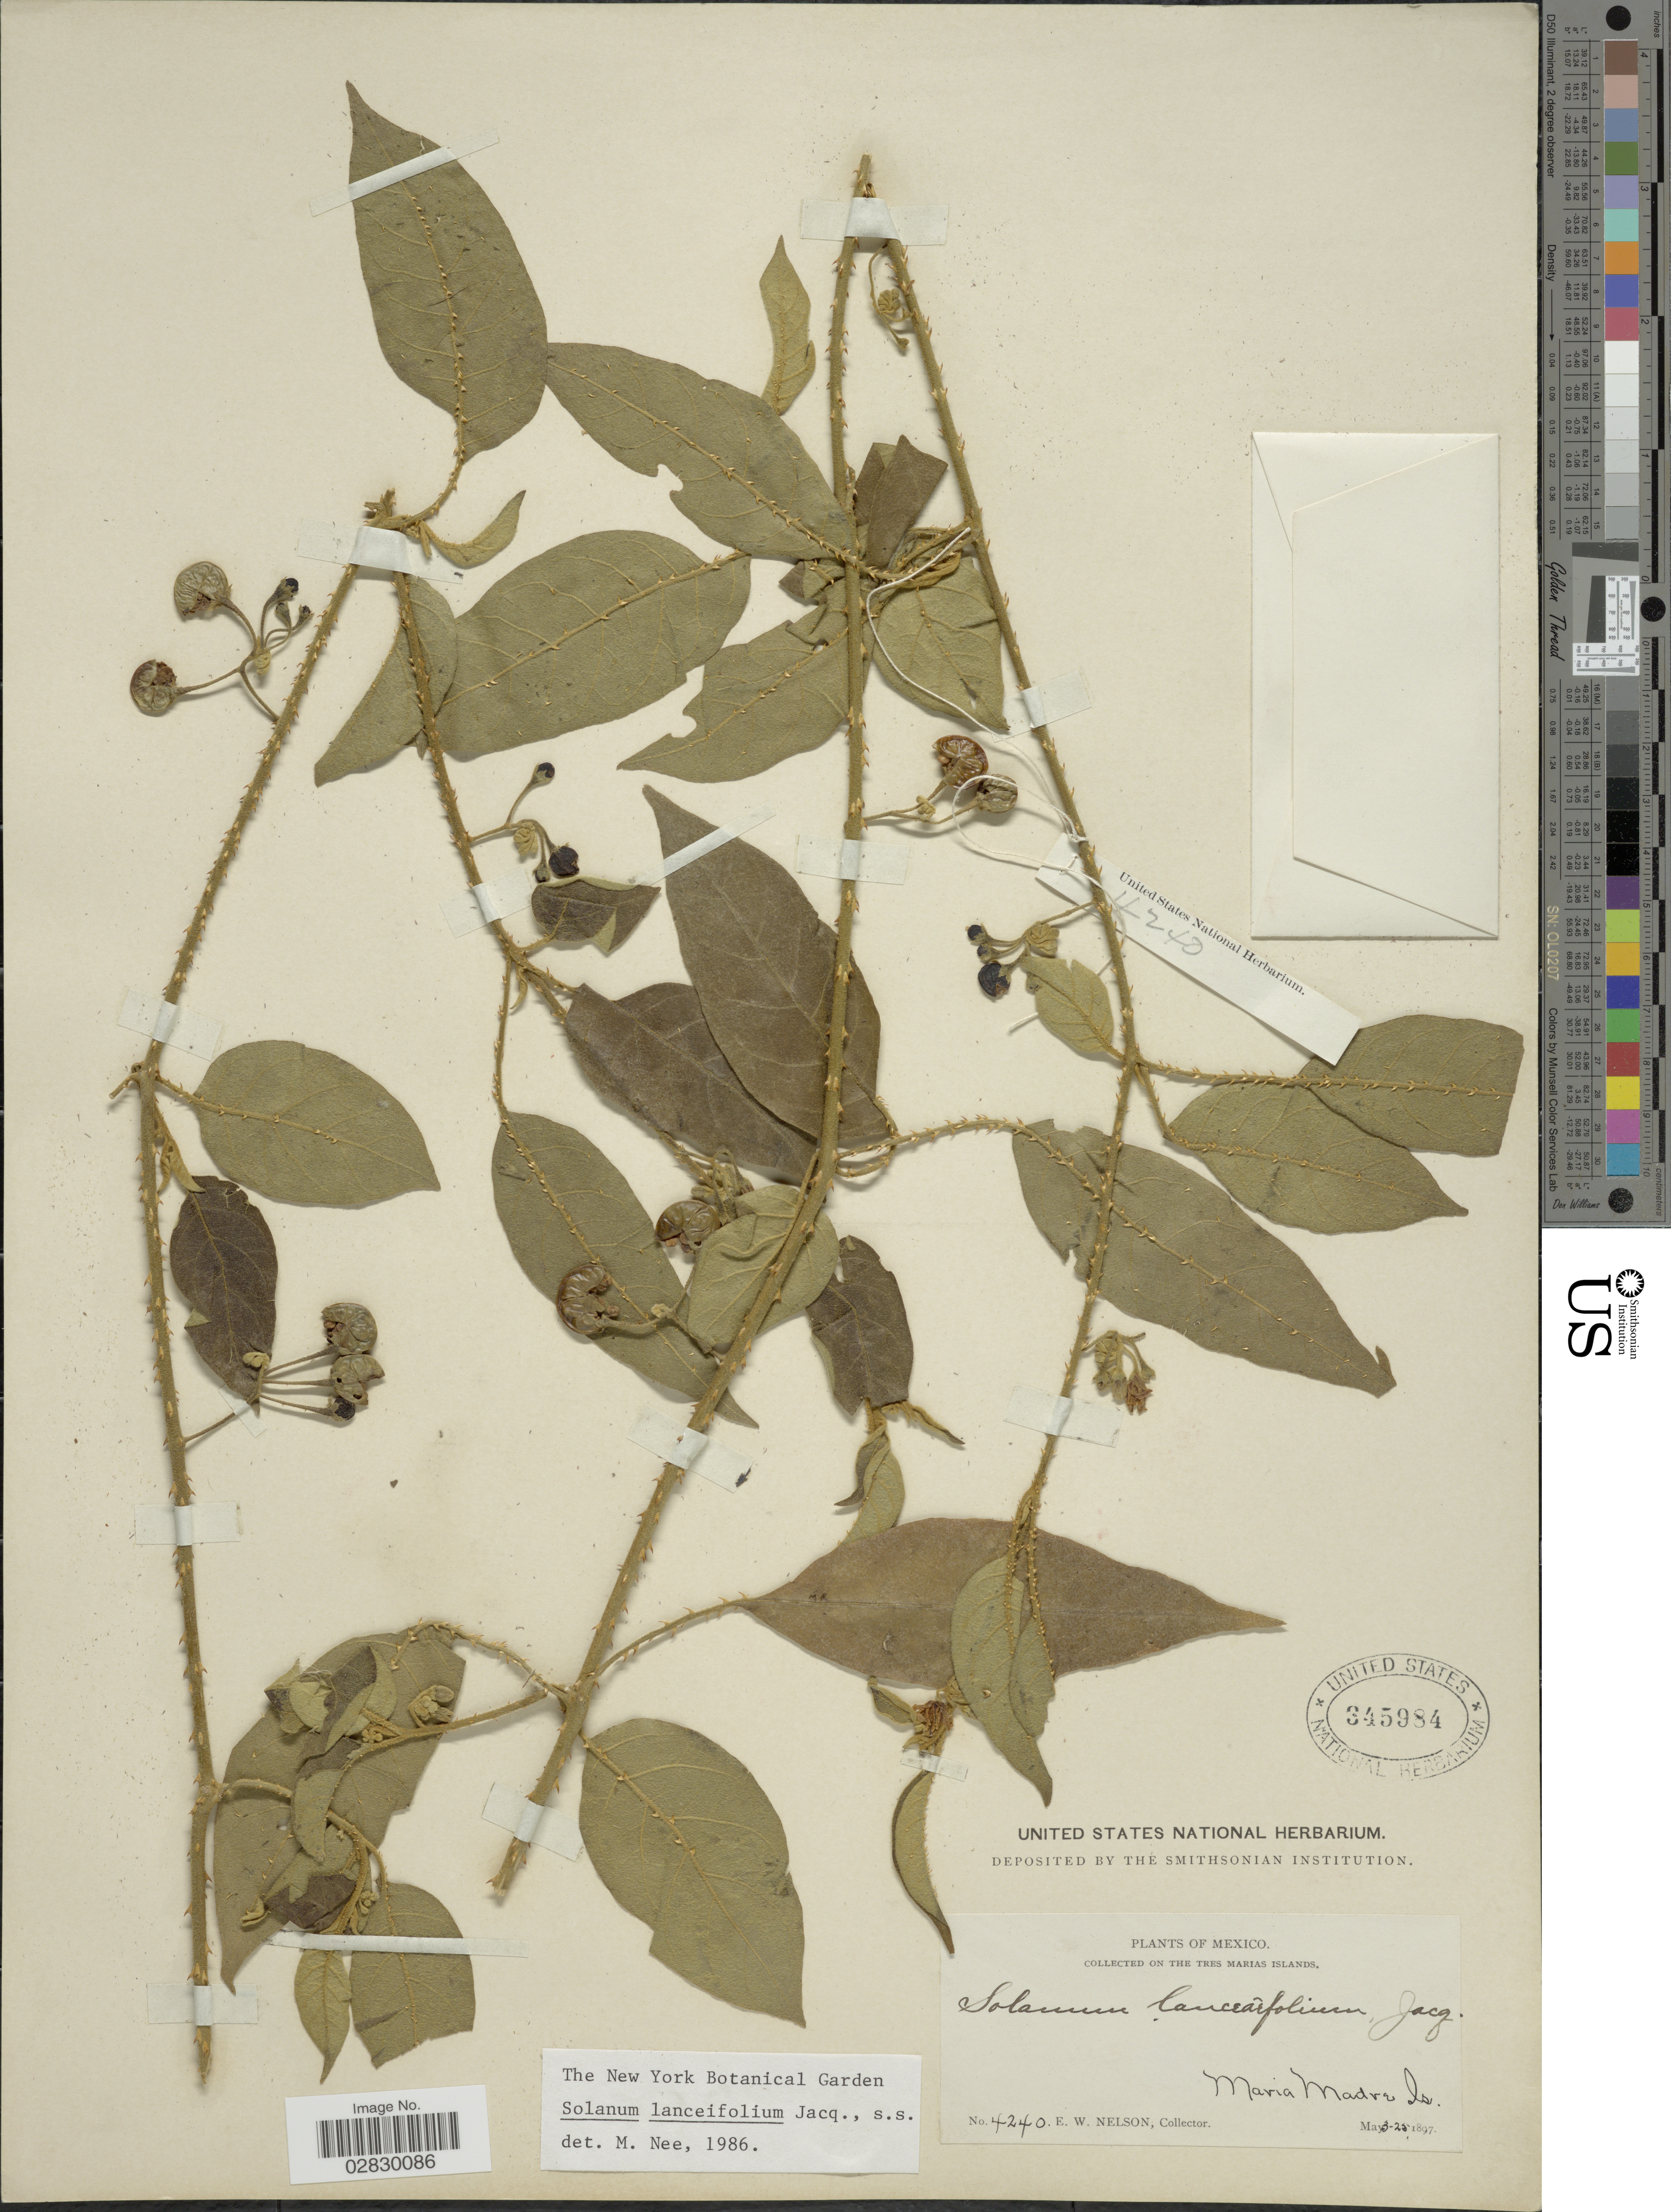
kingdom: Plantae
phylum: Tracheophyta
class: Magnoliopsida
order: Solanales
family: Solanaceae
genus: Solanum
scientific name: Solanum lanceifolium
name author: Jacq.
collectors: E. W. Nelson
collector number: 4240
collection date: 1897-05-03/1897-05-25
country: Mexico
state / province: Nayarit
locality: The Tres Marias Islands, Maria Madre Is.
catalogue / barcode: US 345984